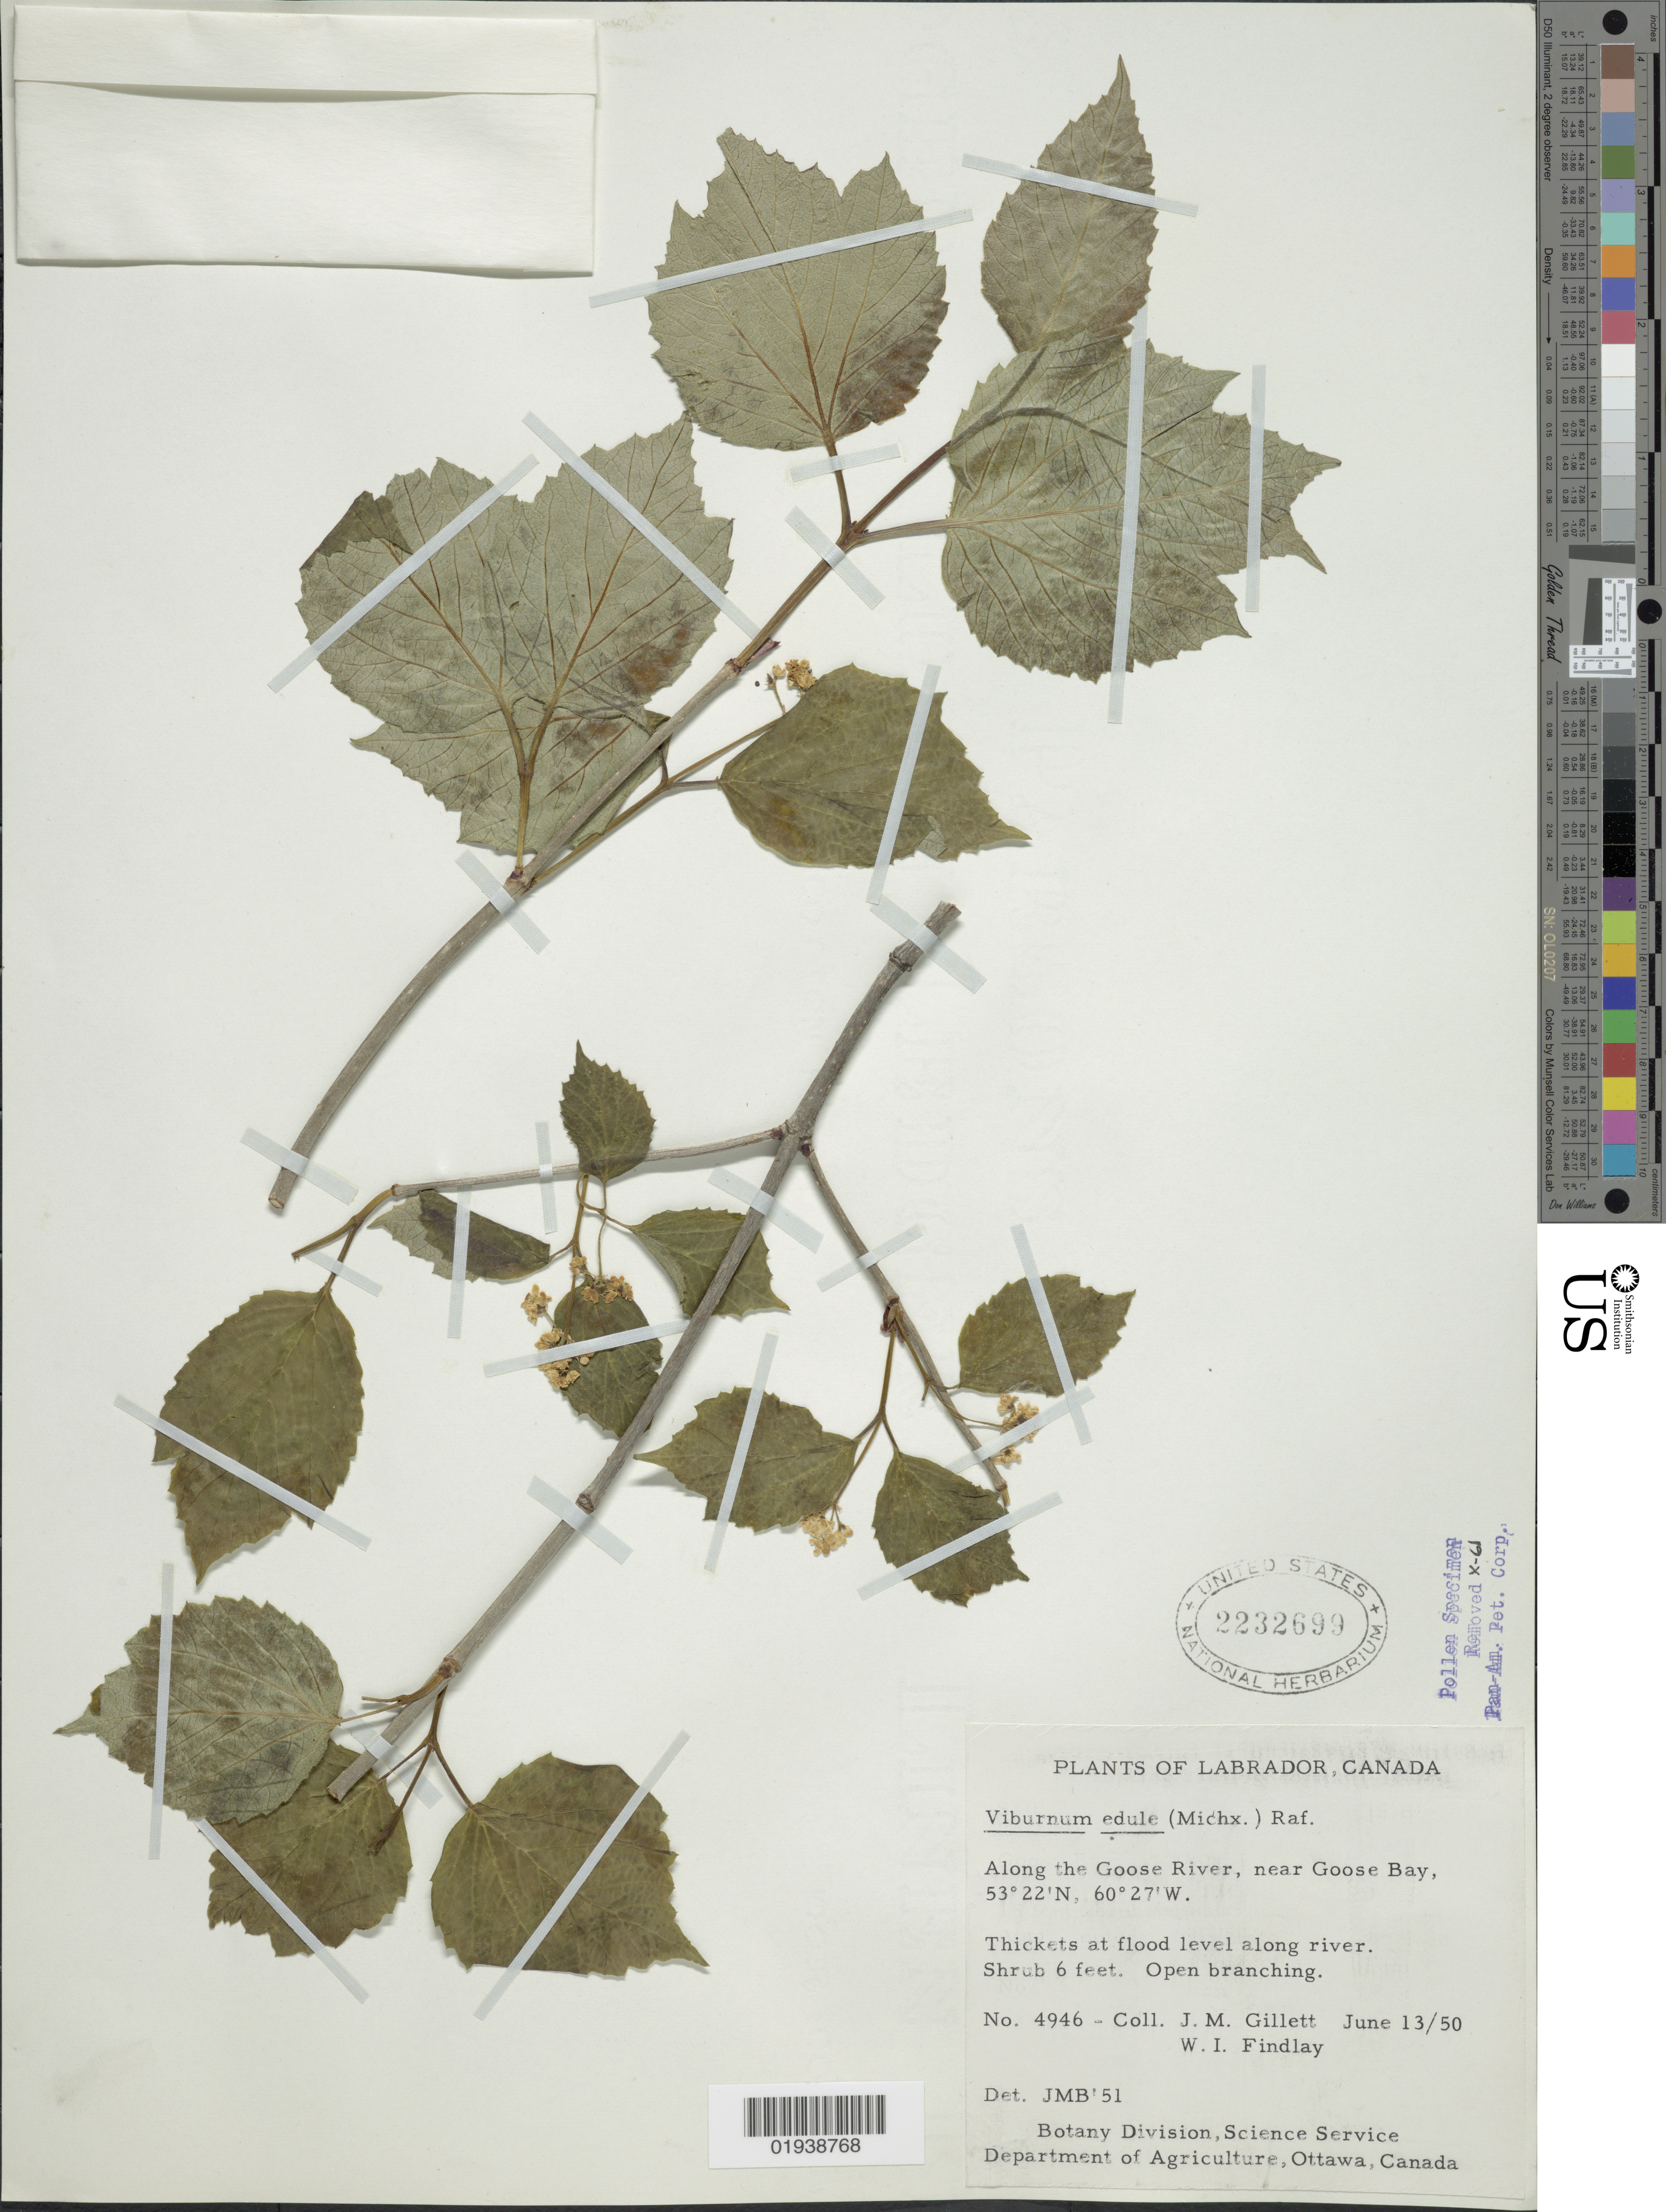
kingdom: Plantae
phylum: Tracheophyta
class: Magnoliopsida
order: Dipsacales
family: Viburnaceae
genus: Viburnum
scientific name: Viburnum edule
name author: (Michx.) Raf.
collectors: J. M. Gillett & W. Findlay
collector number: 4946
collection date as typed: Transcribed d/m/y: 13/6/50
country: Canada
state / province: Newfoundland and Labrador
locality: Labrador. Along the Goose River, near Goose Bay.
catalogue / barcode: US 2232699